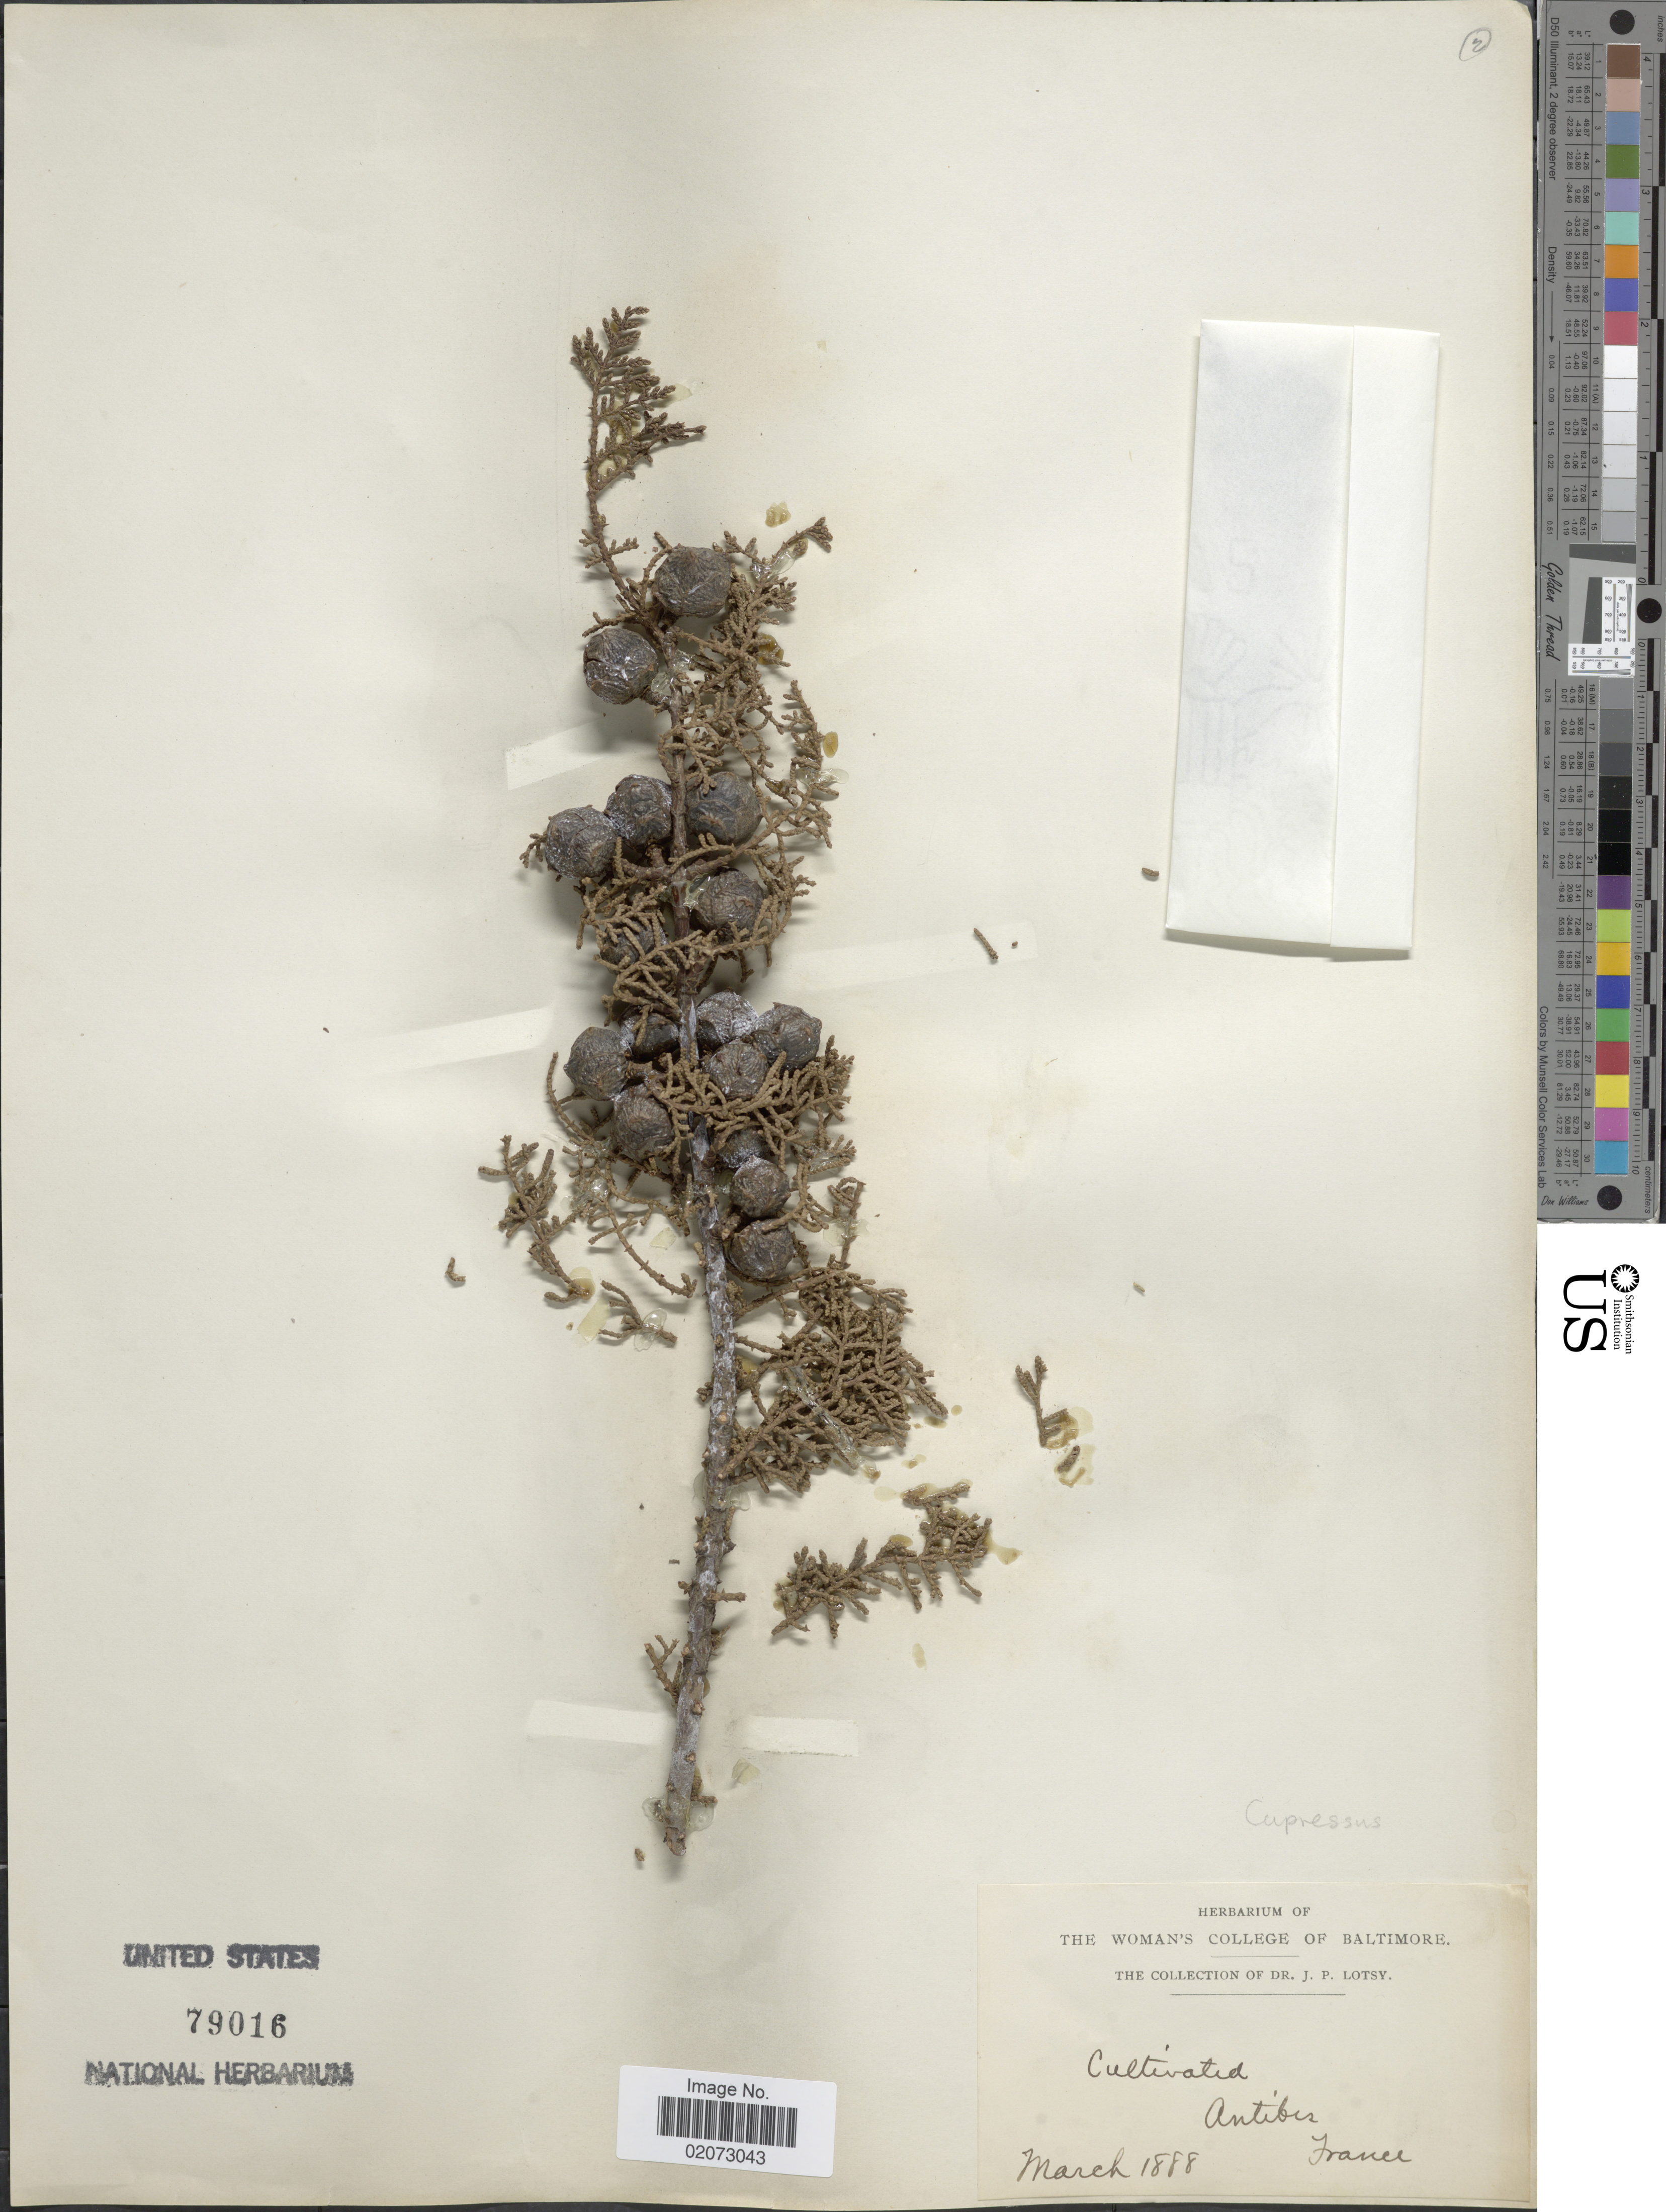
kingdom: Plantae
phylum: Tracheophyta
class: Pinopsida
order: Pinales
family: Pinaceae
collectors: J. Lotsy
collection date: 1888-03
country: France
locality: Antiber.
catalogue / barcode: US 79016